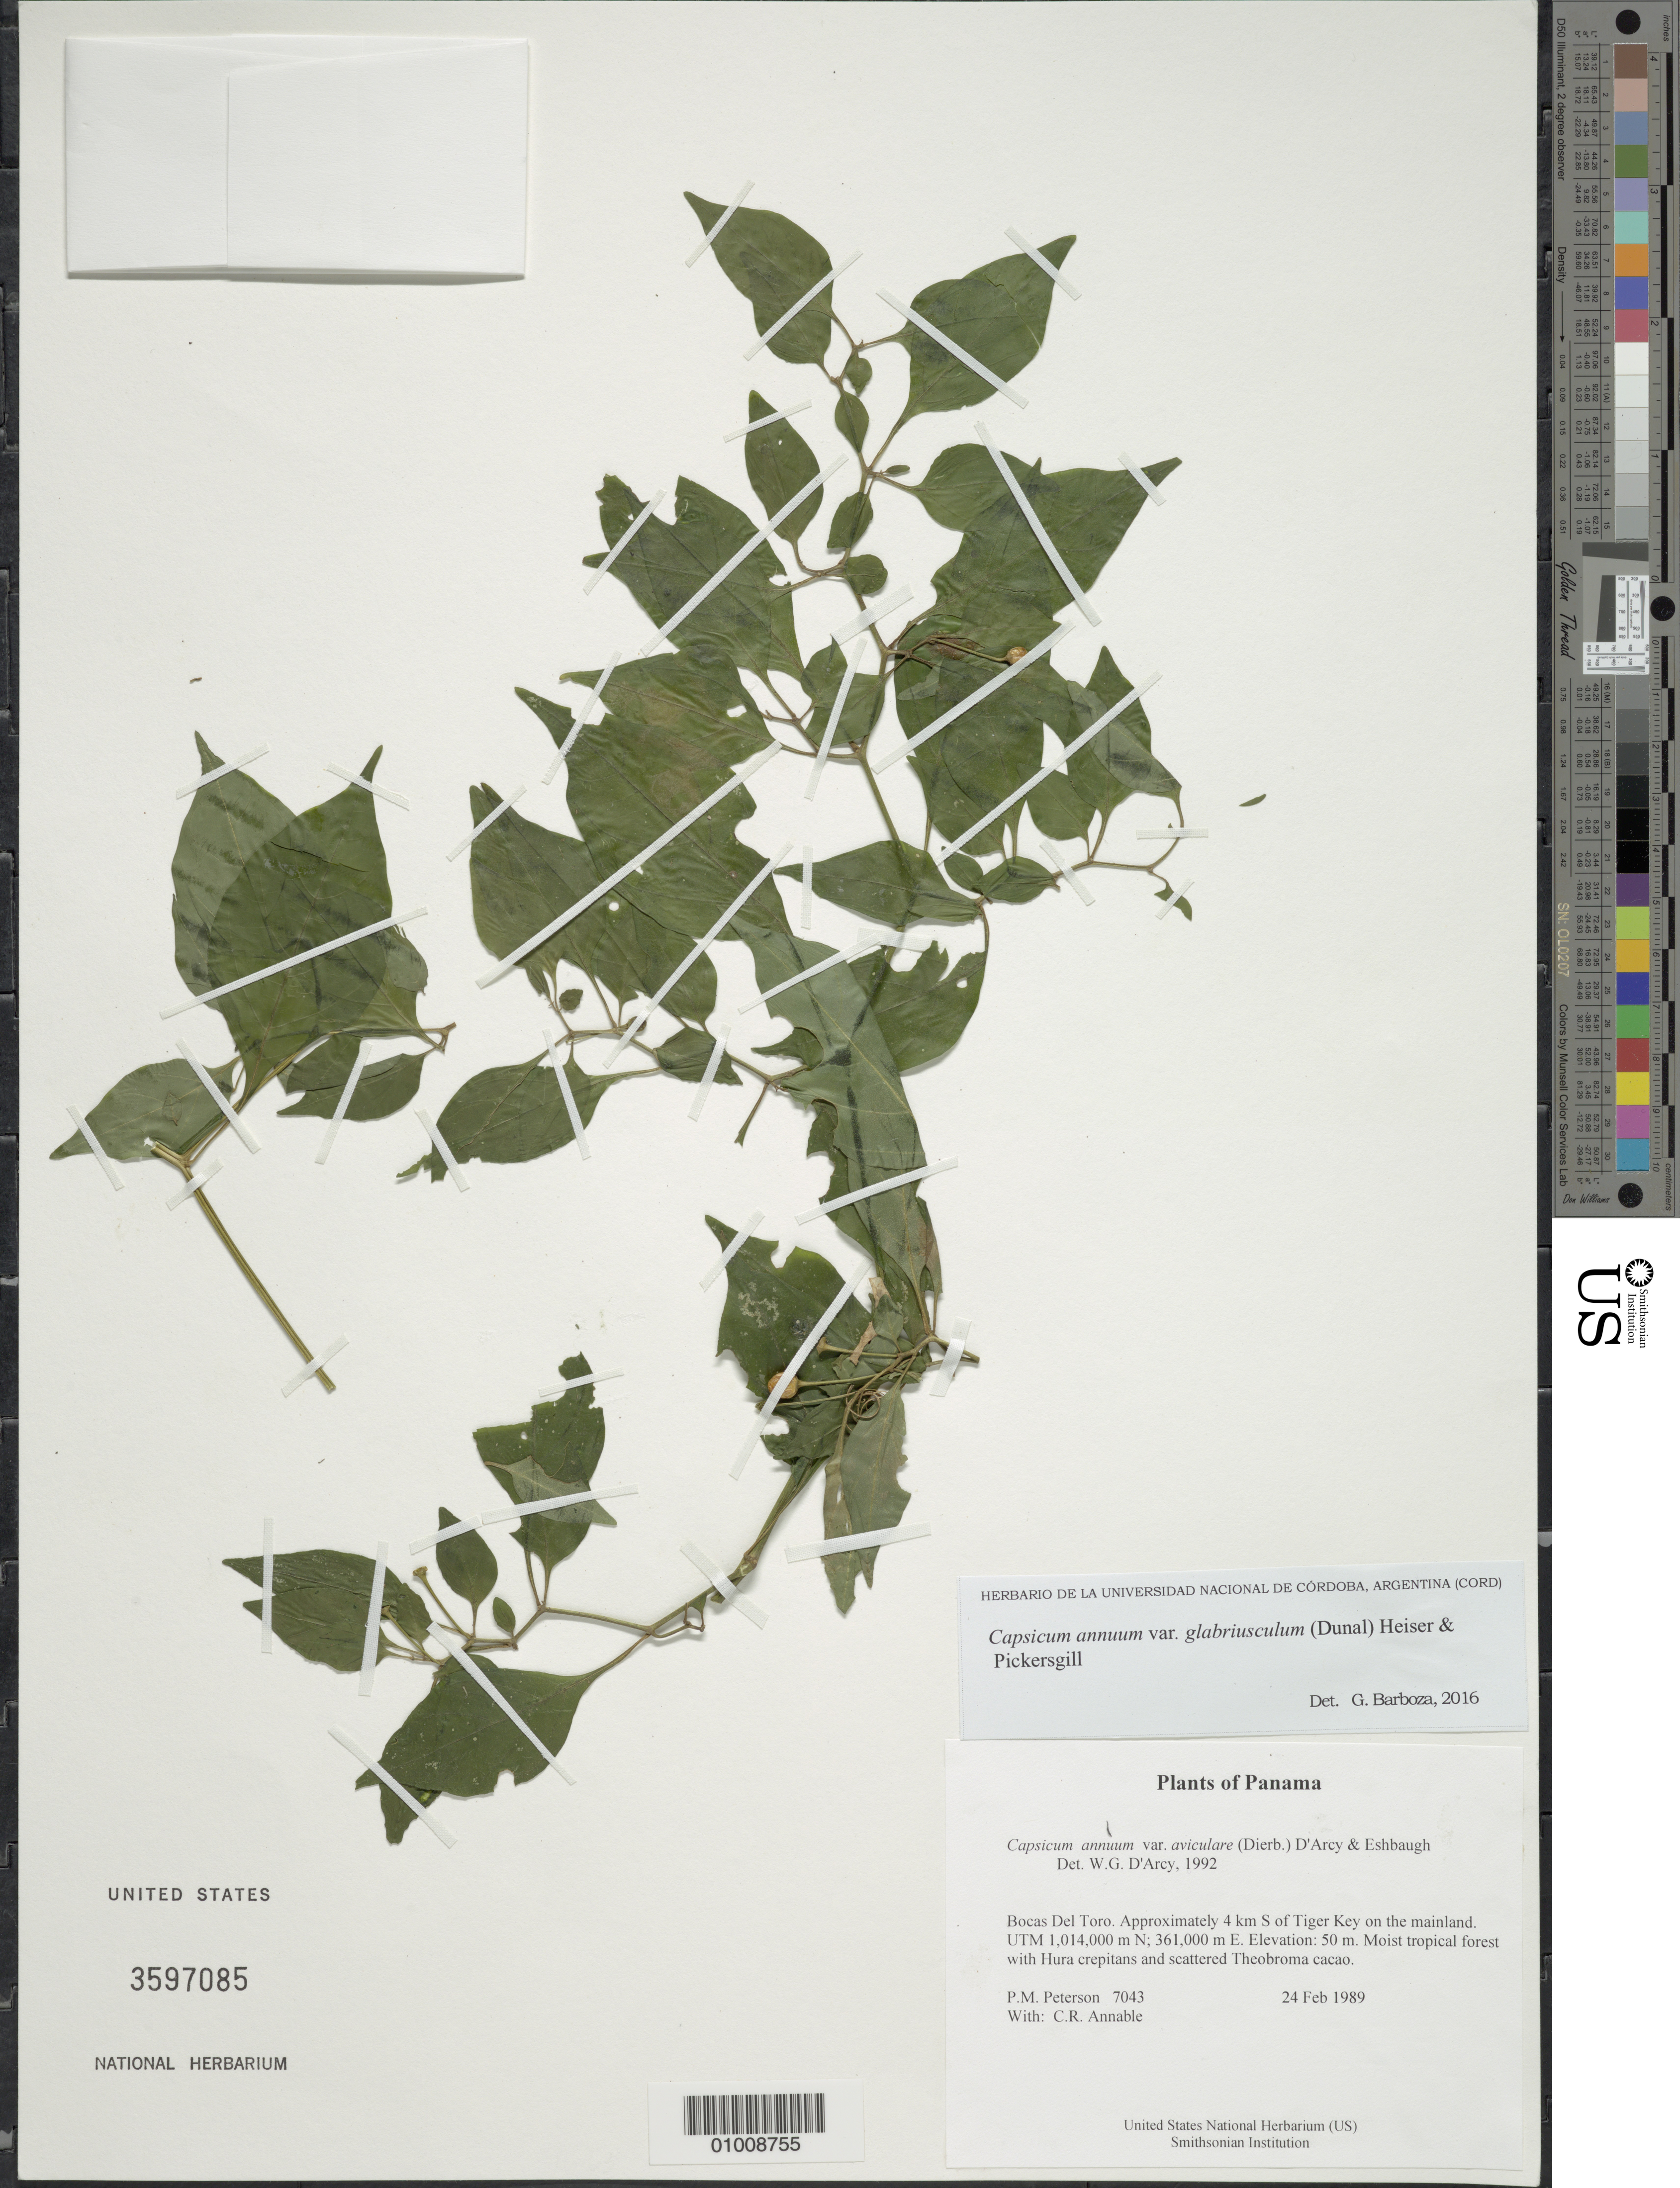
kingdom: Plantae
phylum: Tracheophyta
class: Magnoliopsida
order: Solanales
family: Solanaceae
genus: Capsicum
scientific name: Capsicum annuum var. glabriusculum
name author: (Dunal) Heiser & Pickersgill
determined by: Barboza, G. E., (CORD), Museo Botanico - Cordoba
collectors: P. M. Peterson & C. R. Annable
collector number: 07043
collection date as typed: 24 Feb 1989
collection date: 1989-02-24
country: Panama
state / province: Bocas del Toro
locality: Approximately 4 km S of Tiger Key on the mainland. UTM 1,014,000 m N; 361,000 m E.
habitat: Moist tropical forest with Hura crepitans and scattered Theobroma cacao.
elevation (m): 50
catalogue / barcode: US 3597085